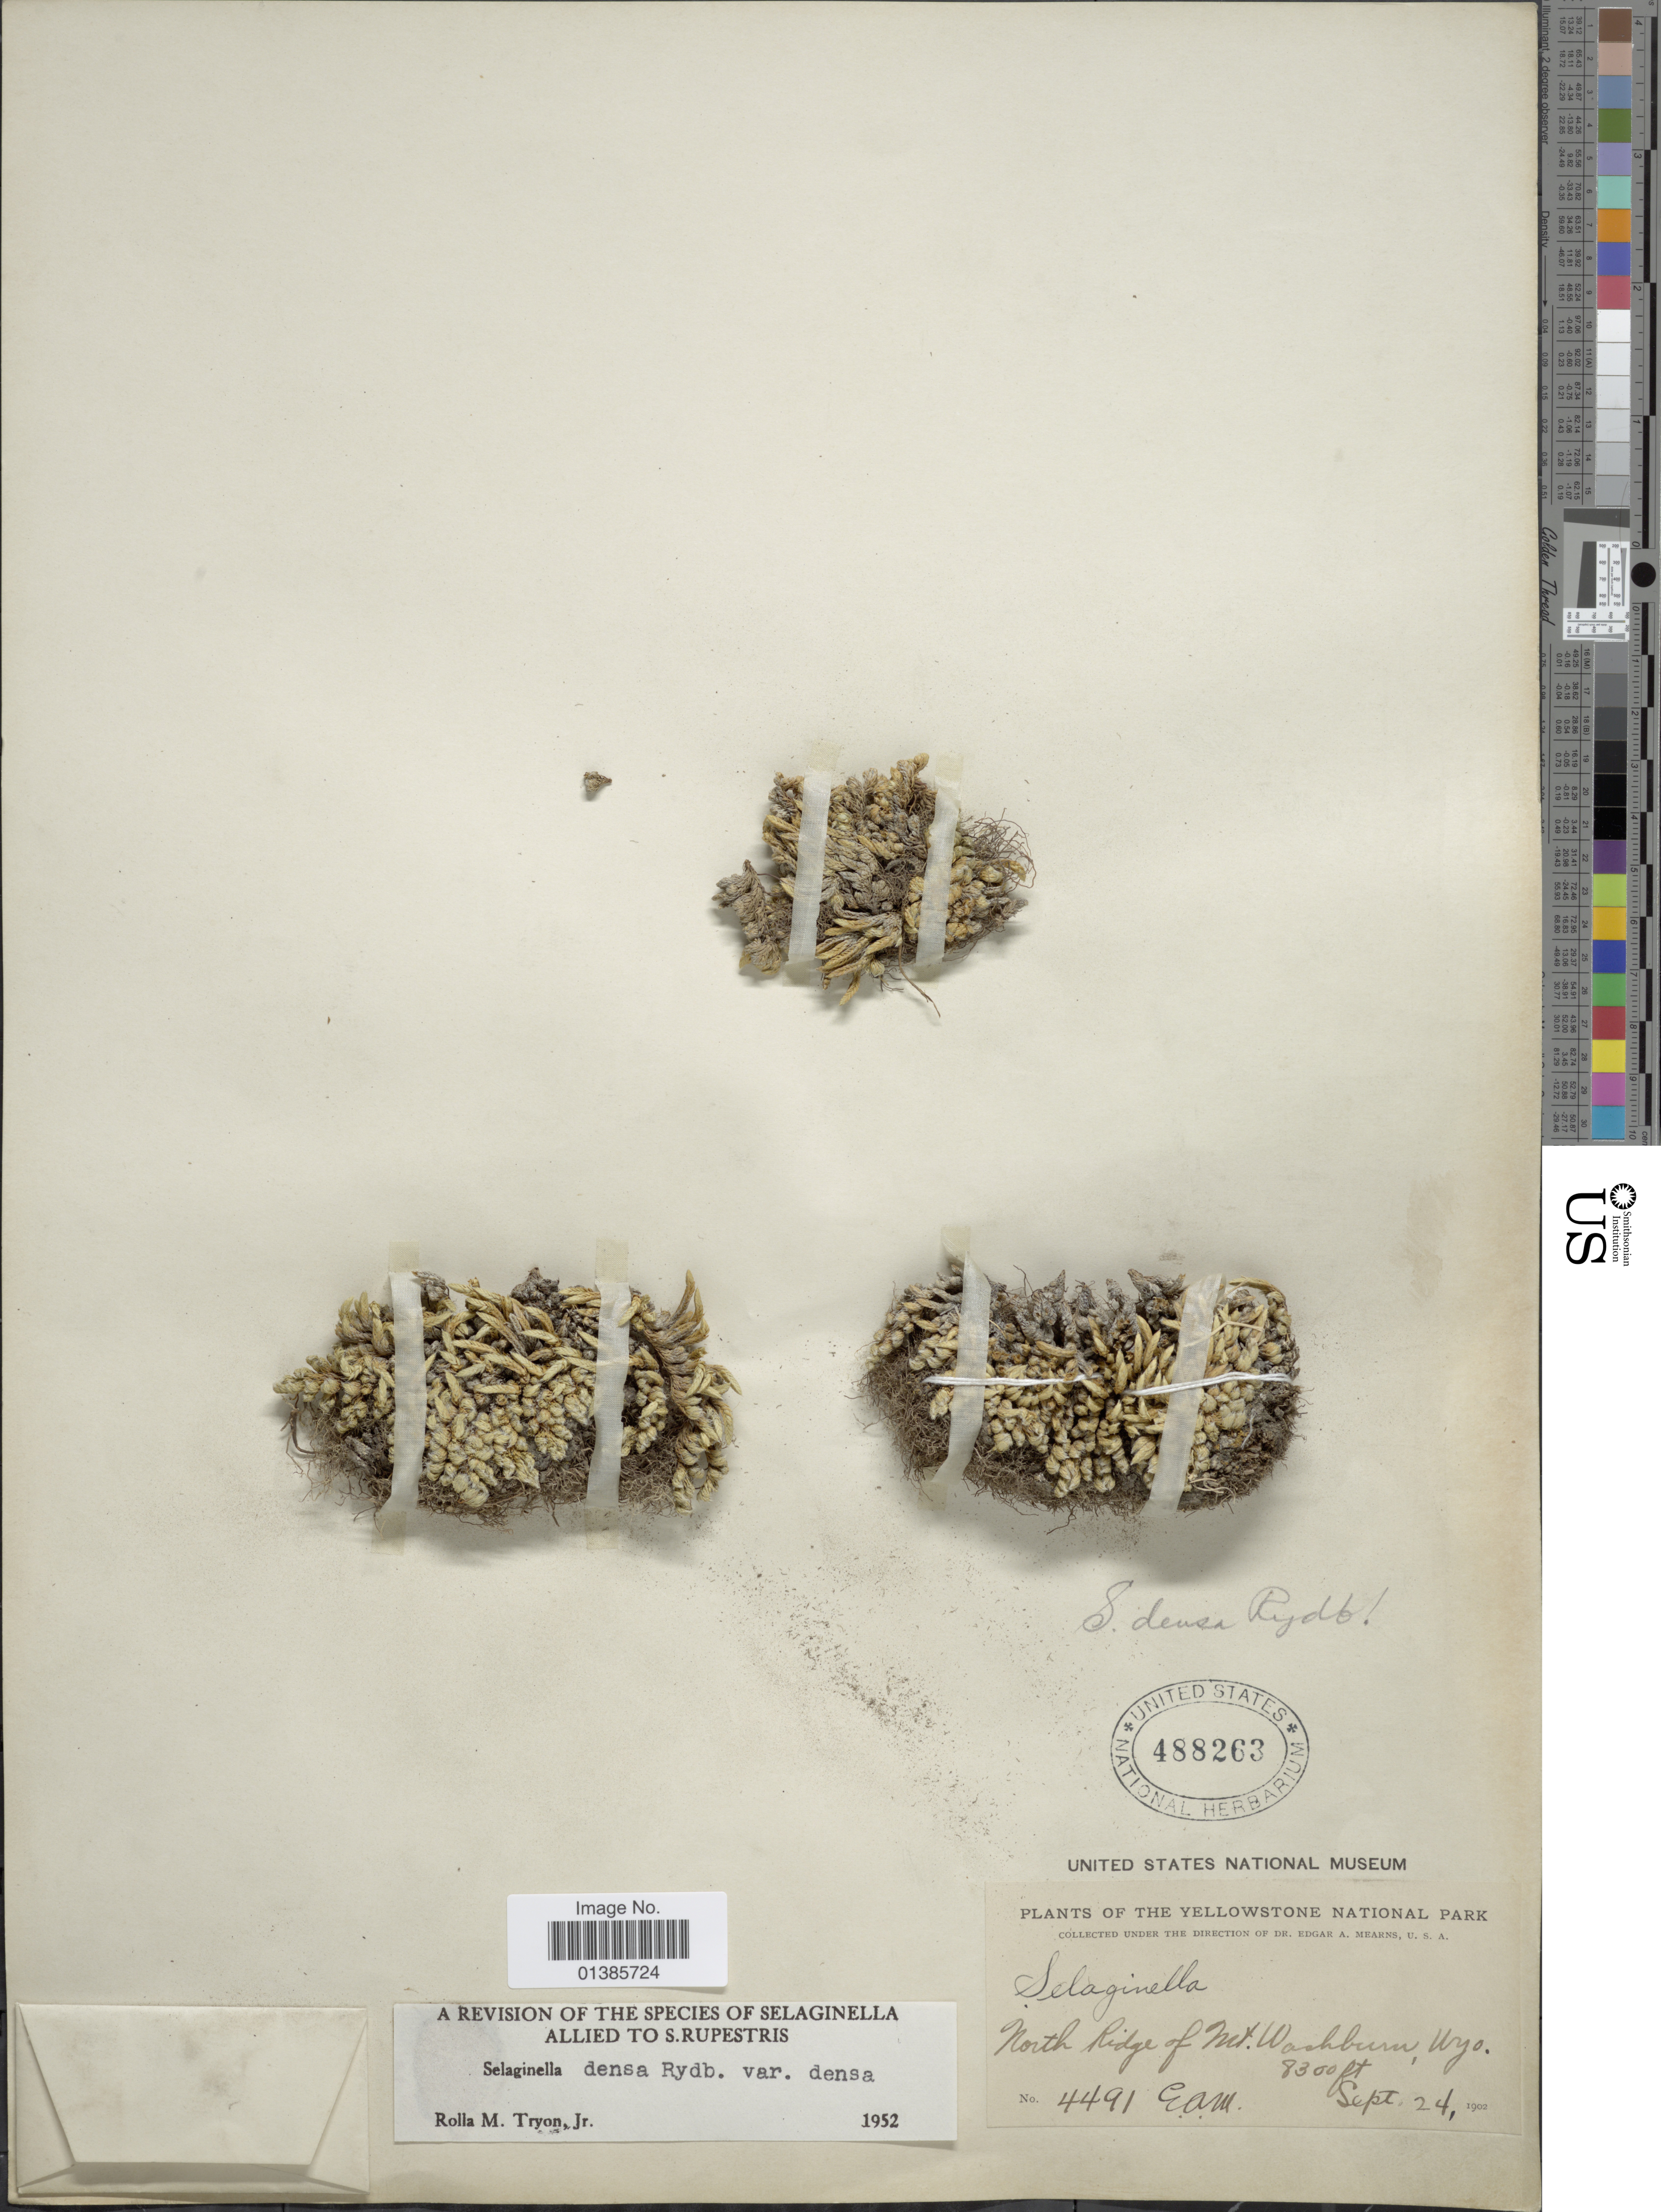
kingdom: Plantae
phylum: Tracheophyta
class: Lycopodiopsida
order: Selaginellales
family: Selaginellaceae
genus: Selaginella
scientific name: Selaginella densa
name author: Rydb.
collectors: E. A. Mearns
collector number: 4491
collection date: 1902-09-24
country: United States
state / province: Wyoming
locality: Yellowstone National Park. North Ridge of Mt. Washburn.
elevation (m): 2530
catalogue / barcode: US 488263